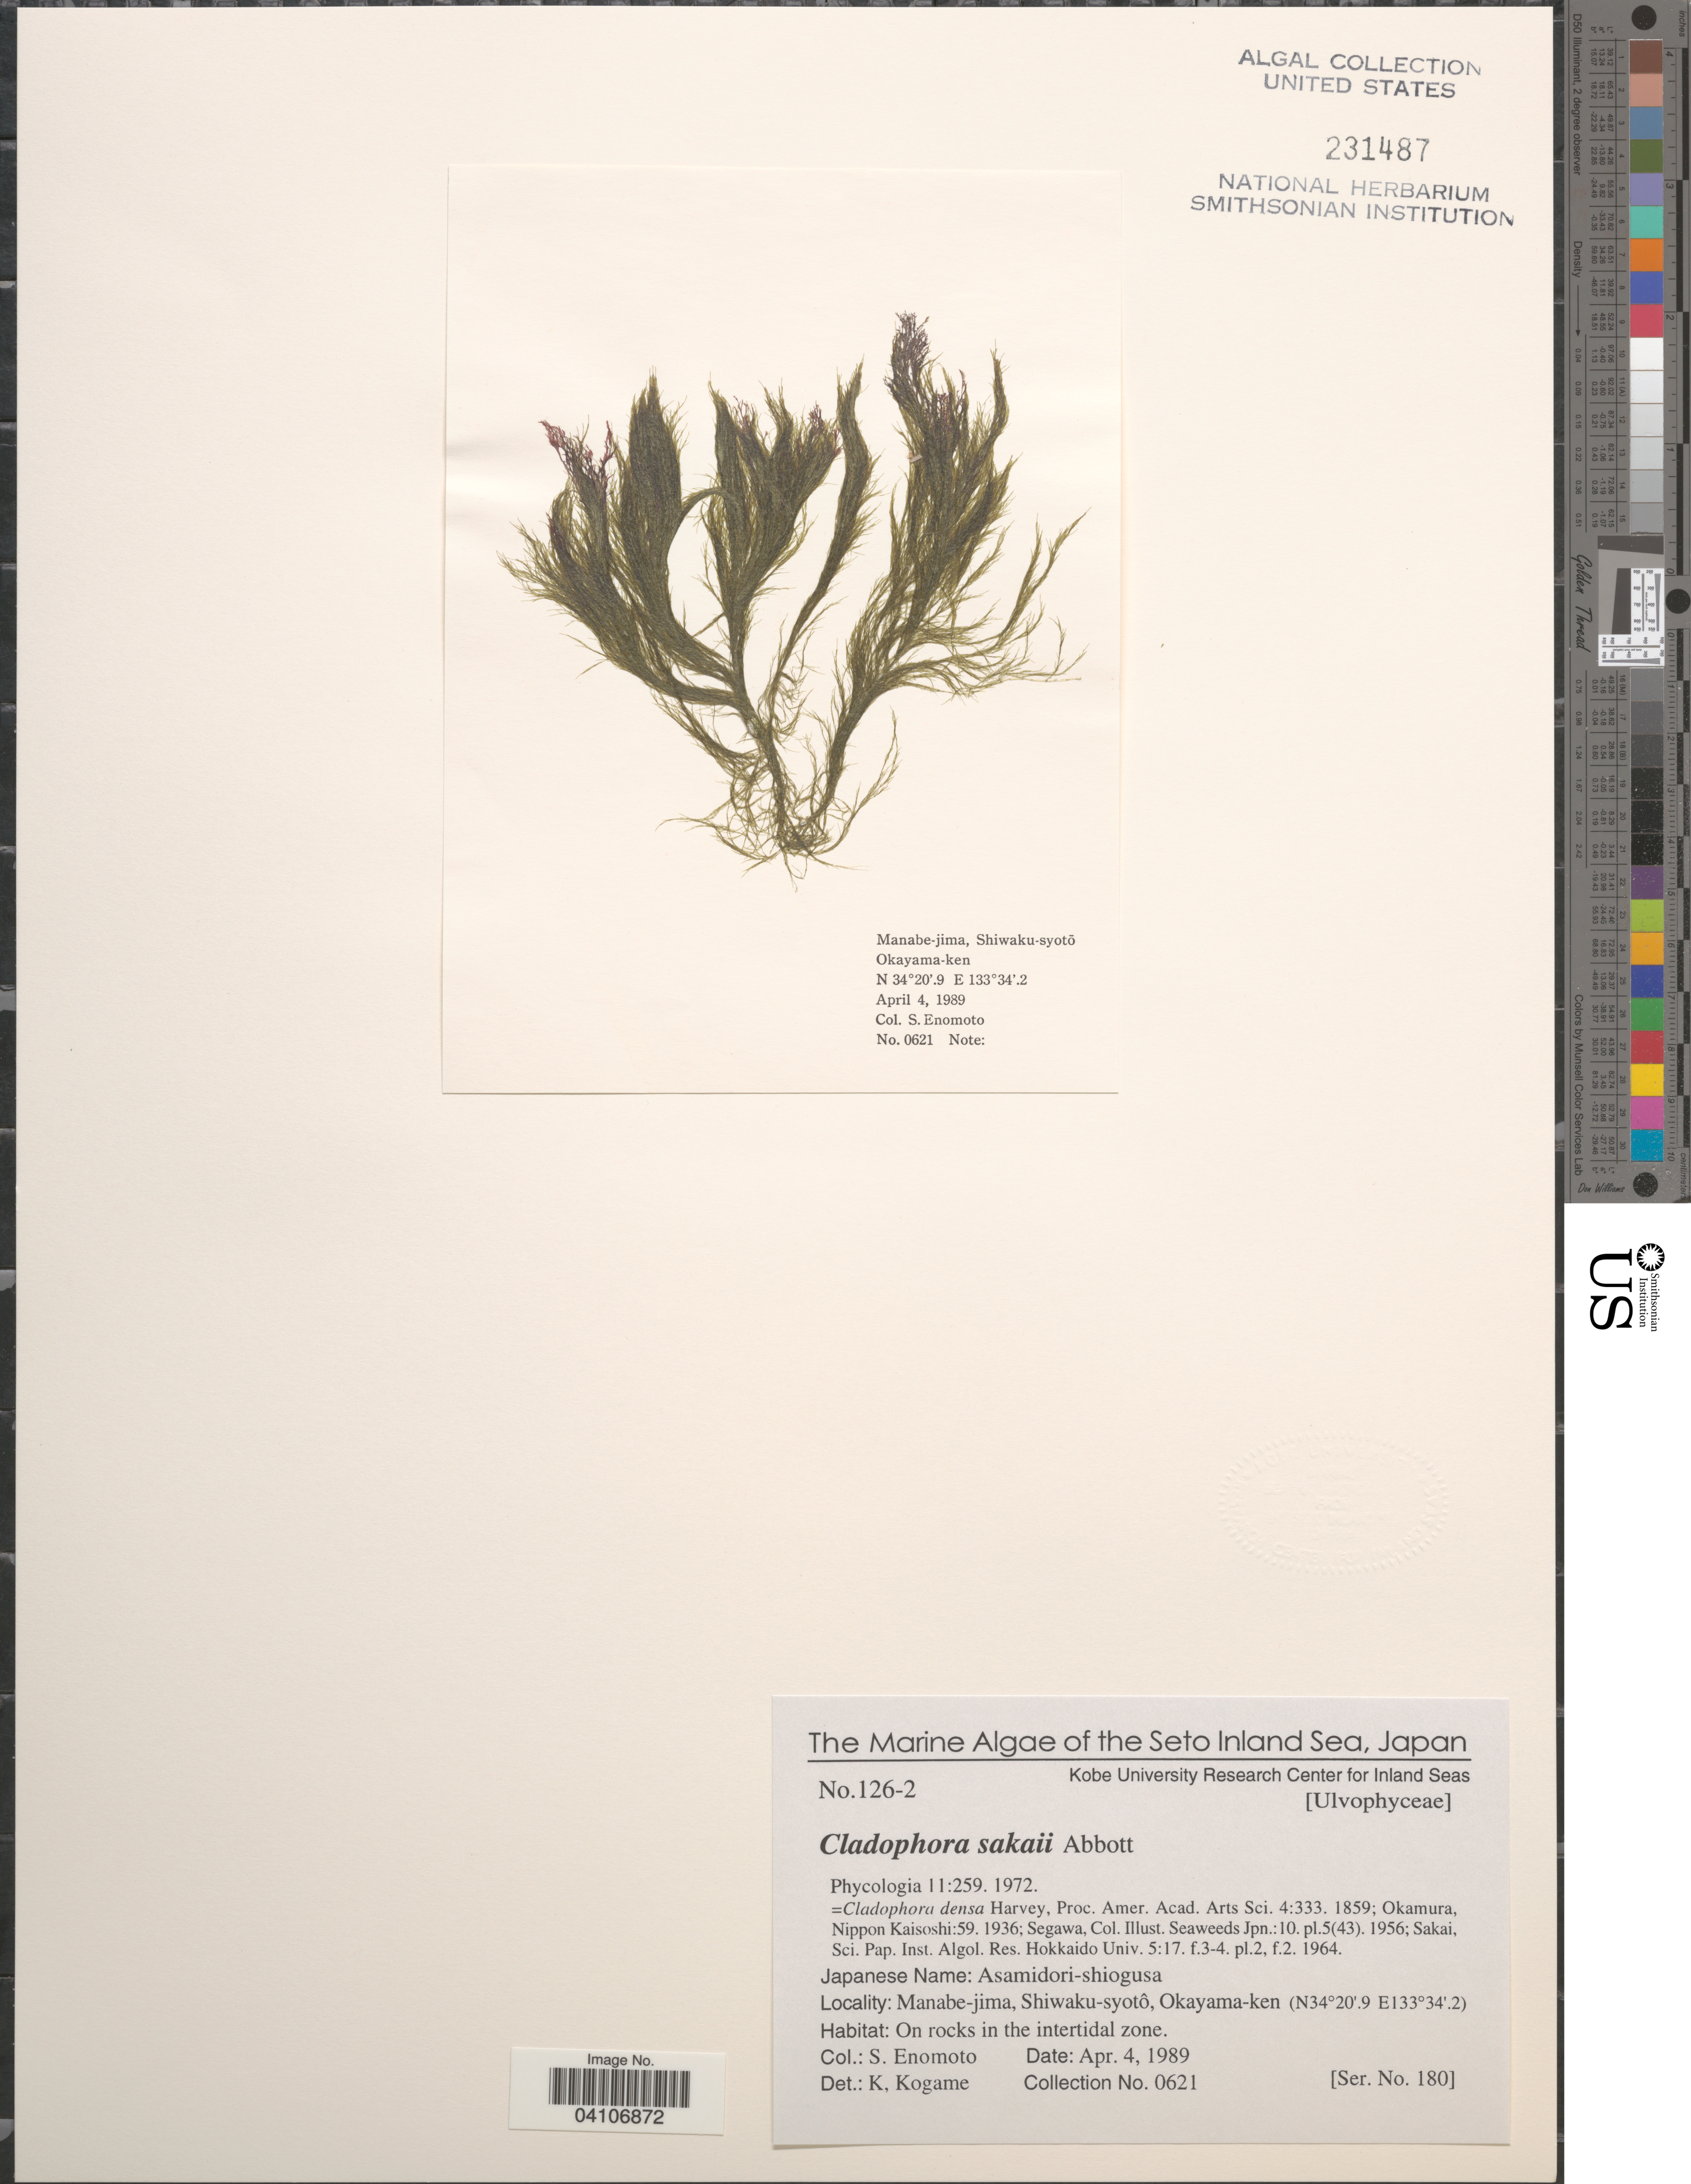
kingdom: Plantae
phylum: Chlorophyta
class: Ulvophyceae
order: Cladophorales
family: Cladophoraceae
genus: Lychaete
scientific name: Lychaete sakaii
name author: (I.A. Abbott) M.J. Wynne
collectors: S. Enomoto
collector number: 0621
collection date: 1989-04-04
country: Japan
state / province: Okayama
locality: The Seto Inland Sea. Manabe-jima, Shiwaku-syotô, Okayama-ken. On rocks in the intertidal zone.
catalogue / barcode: US 231487